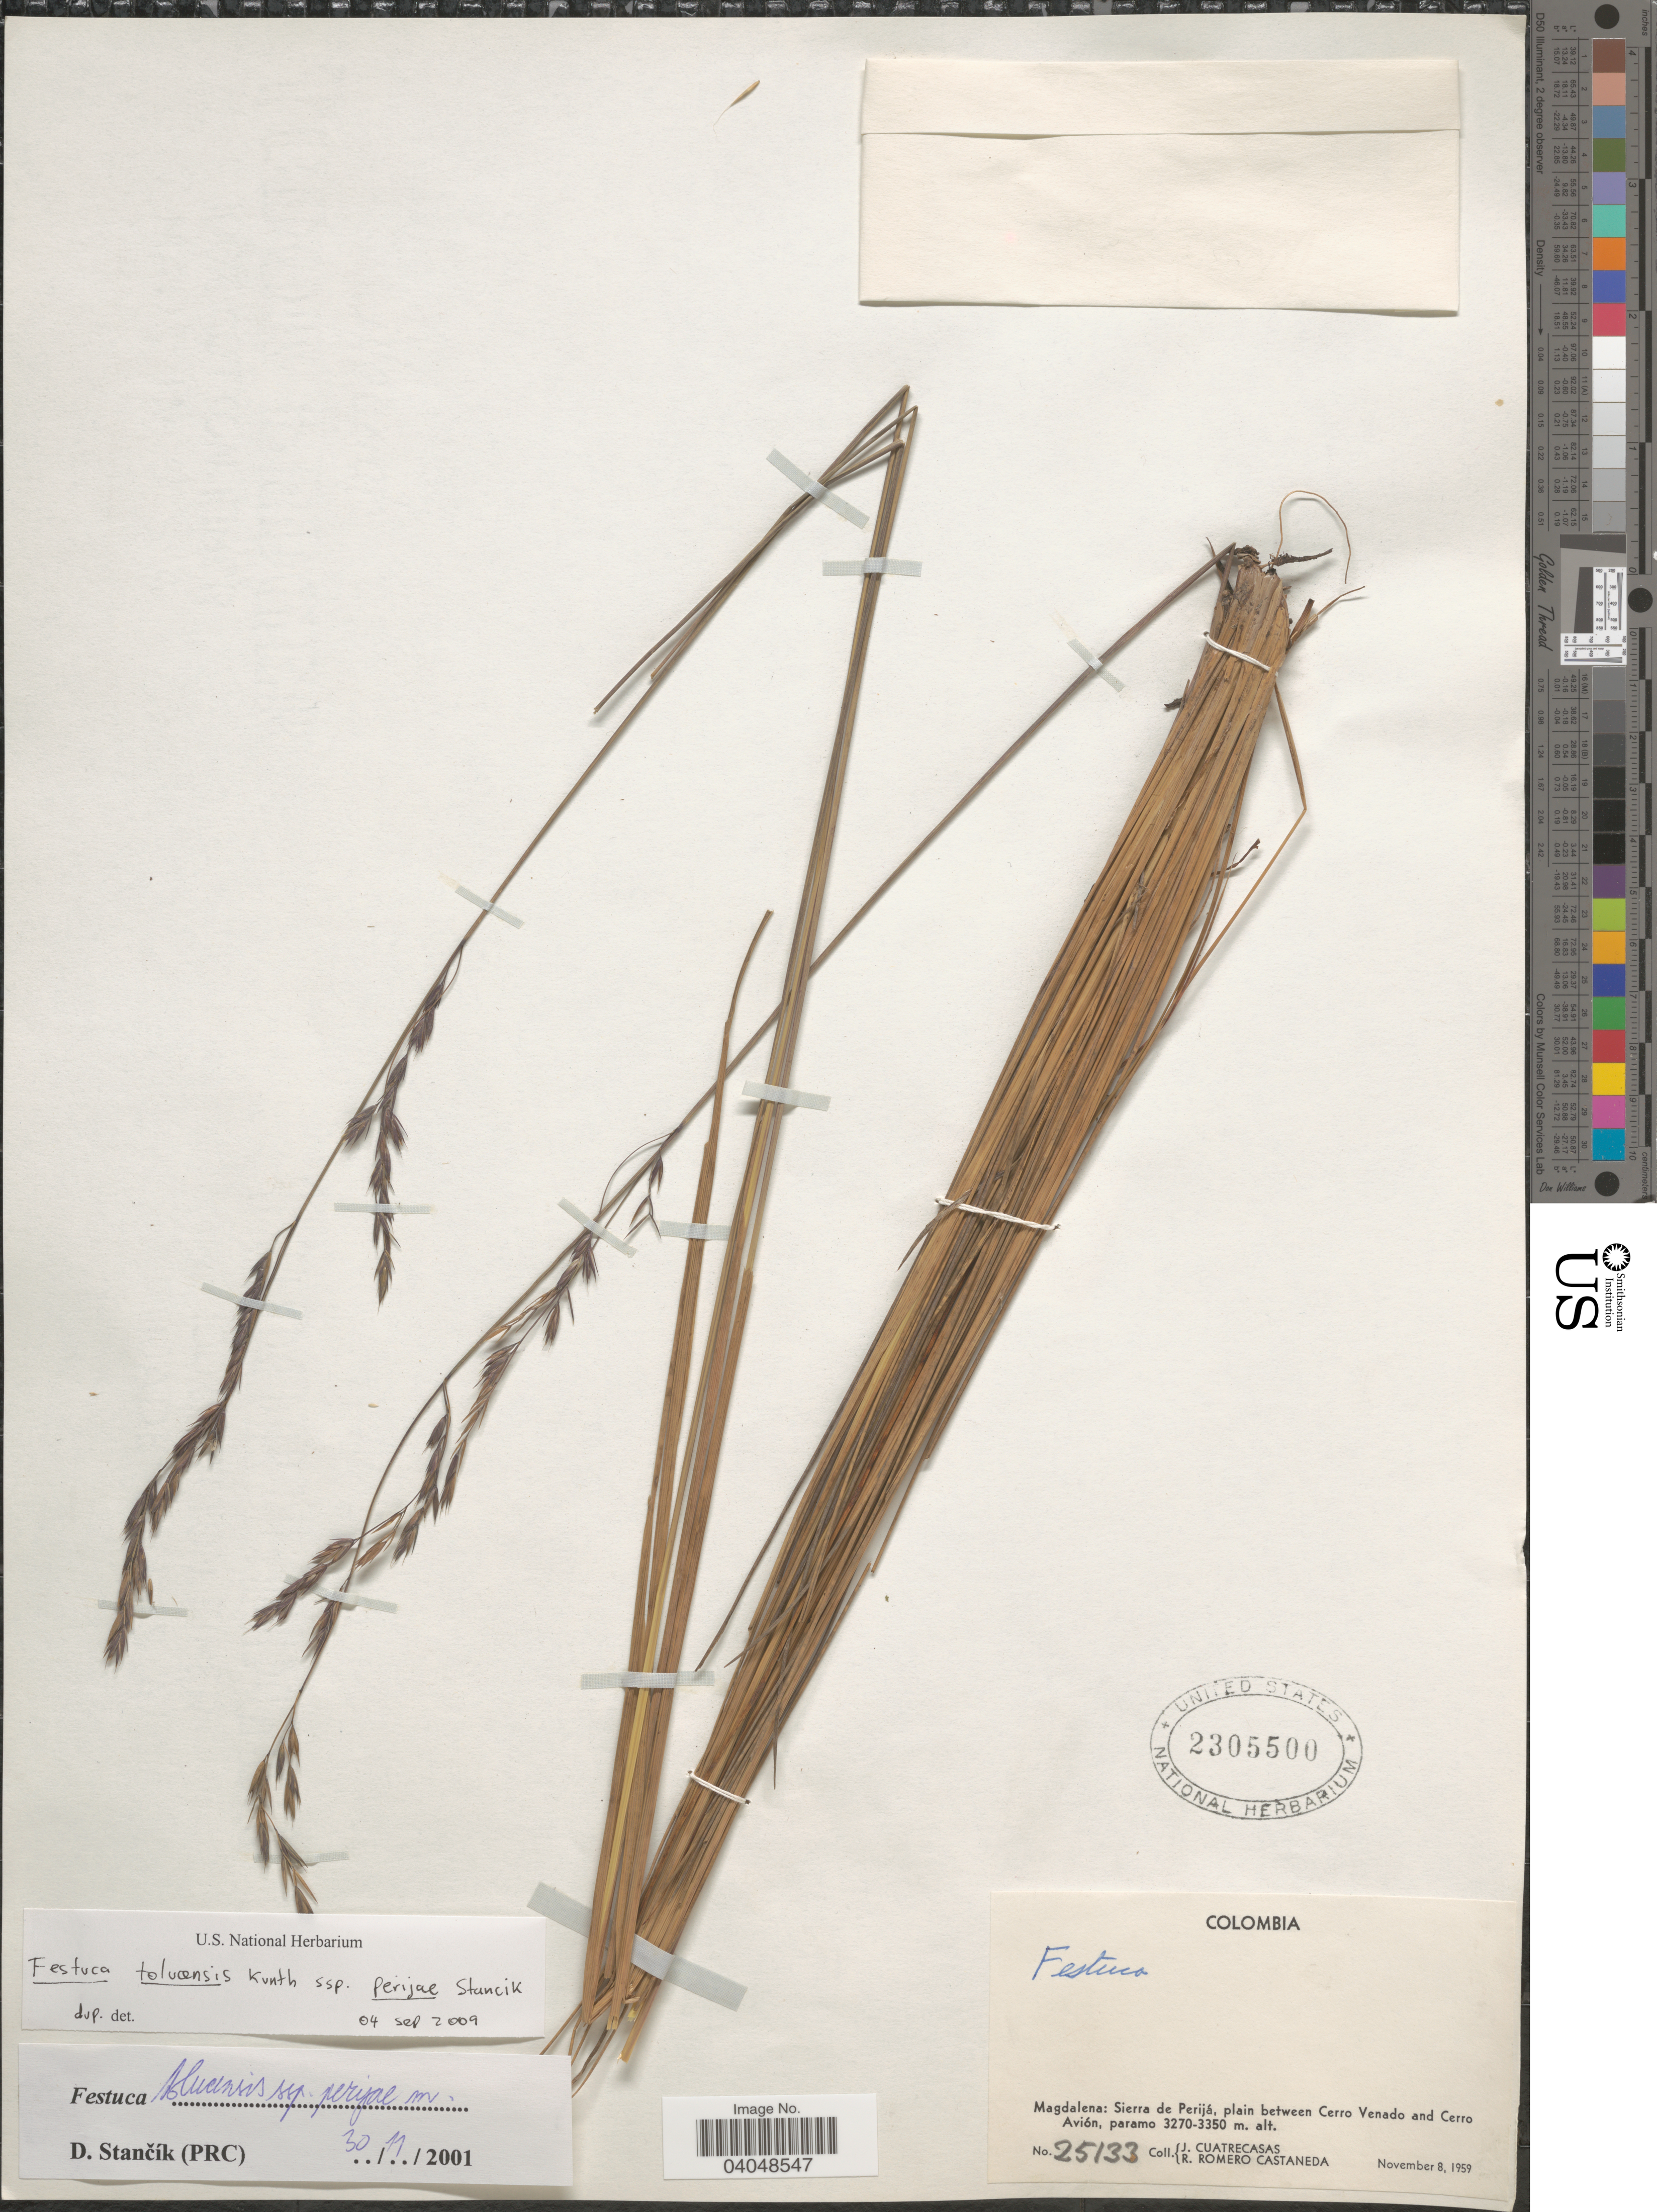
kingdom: Plantae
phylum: Tracheophyta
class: Liliopsida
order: Poales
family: Poaceae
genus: Festuca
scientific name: Festuca tolucensis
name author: Kunth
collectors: J. Cuatrecasas & R. Romero Castañeda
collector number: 25133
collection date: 1959-11-08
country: Colombia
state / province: Magdalena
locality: Sierra de Perijá, plain between Cerro Venado and Cerro Avión, paramo.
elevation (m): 3270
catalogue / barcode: US 2305500